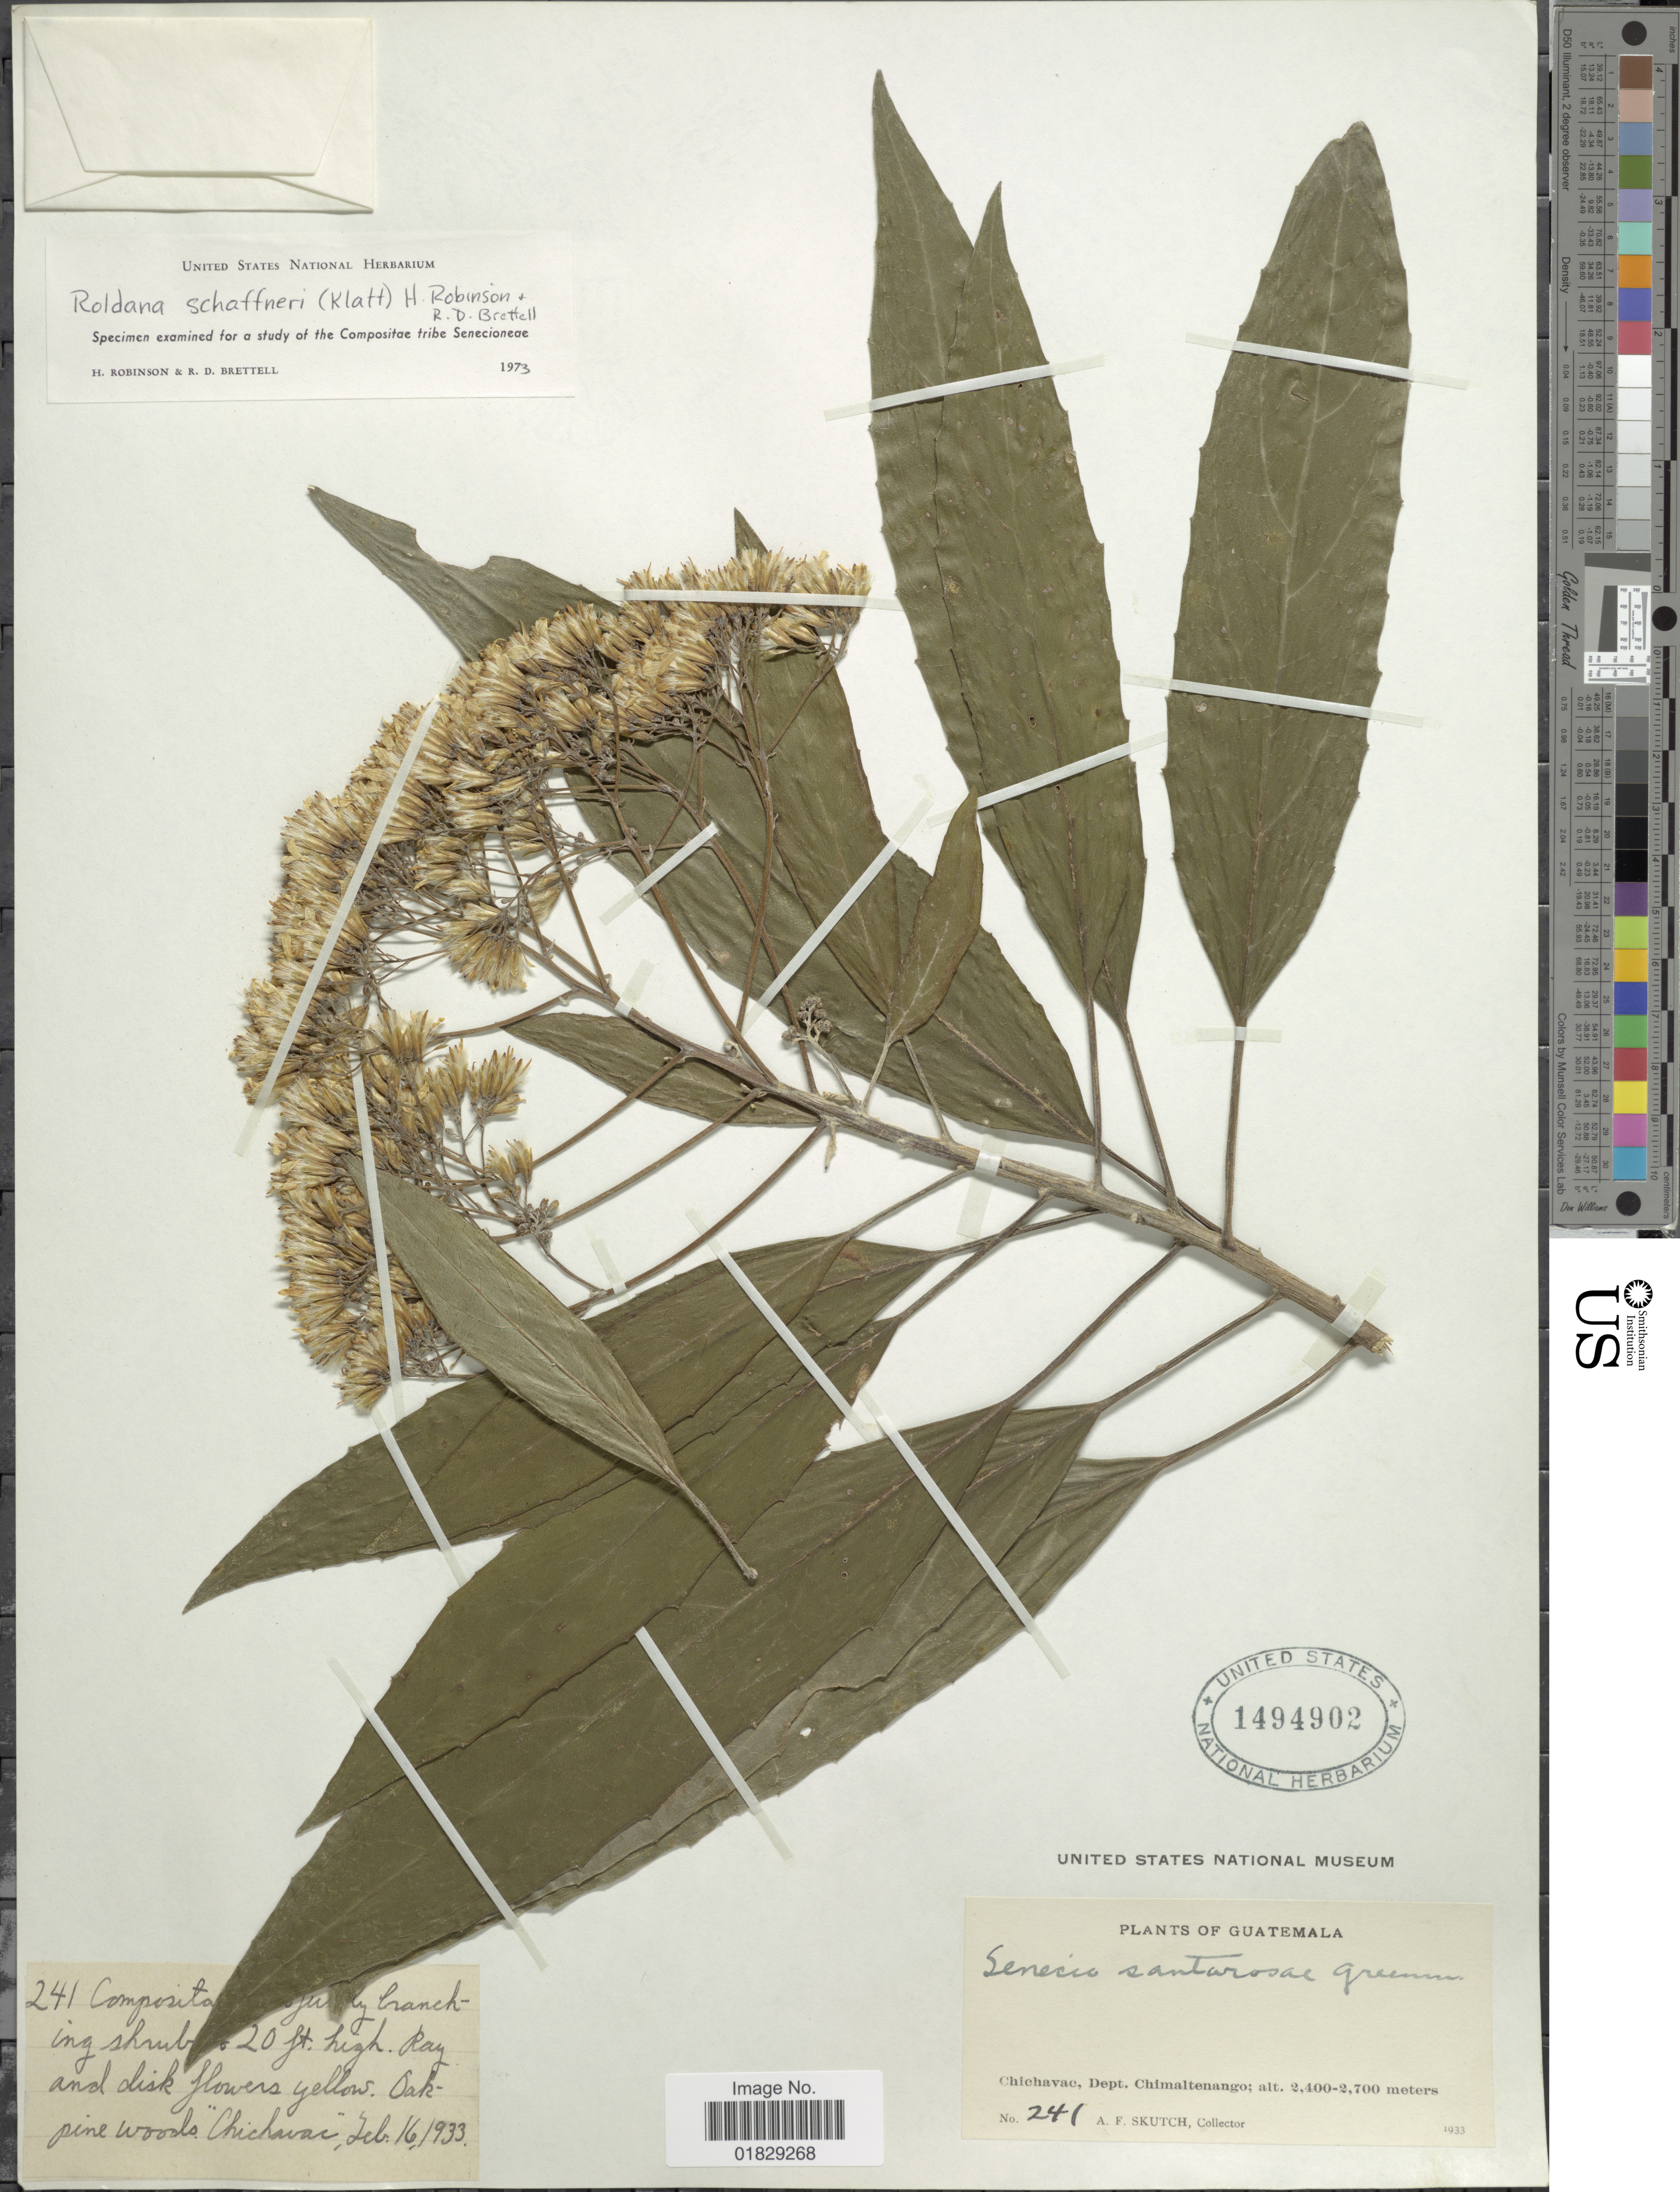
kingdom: Plantae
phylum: Tracheophyta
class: Magnoliopsida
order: Asterales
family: Asteraceae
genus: Roldana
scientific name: Roldana schaffneri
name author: (Sch. Bip. ex Klatt) H. Rob. & Brettell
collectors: A. F. Skutch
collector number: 241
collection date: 1933-02-16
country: Guatemala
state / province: Chimaltenango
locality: Chichavac, Dept. Chimaltenango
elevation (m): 2400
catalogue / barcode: US 1494902